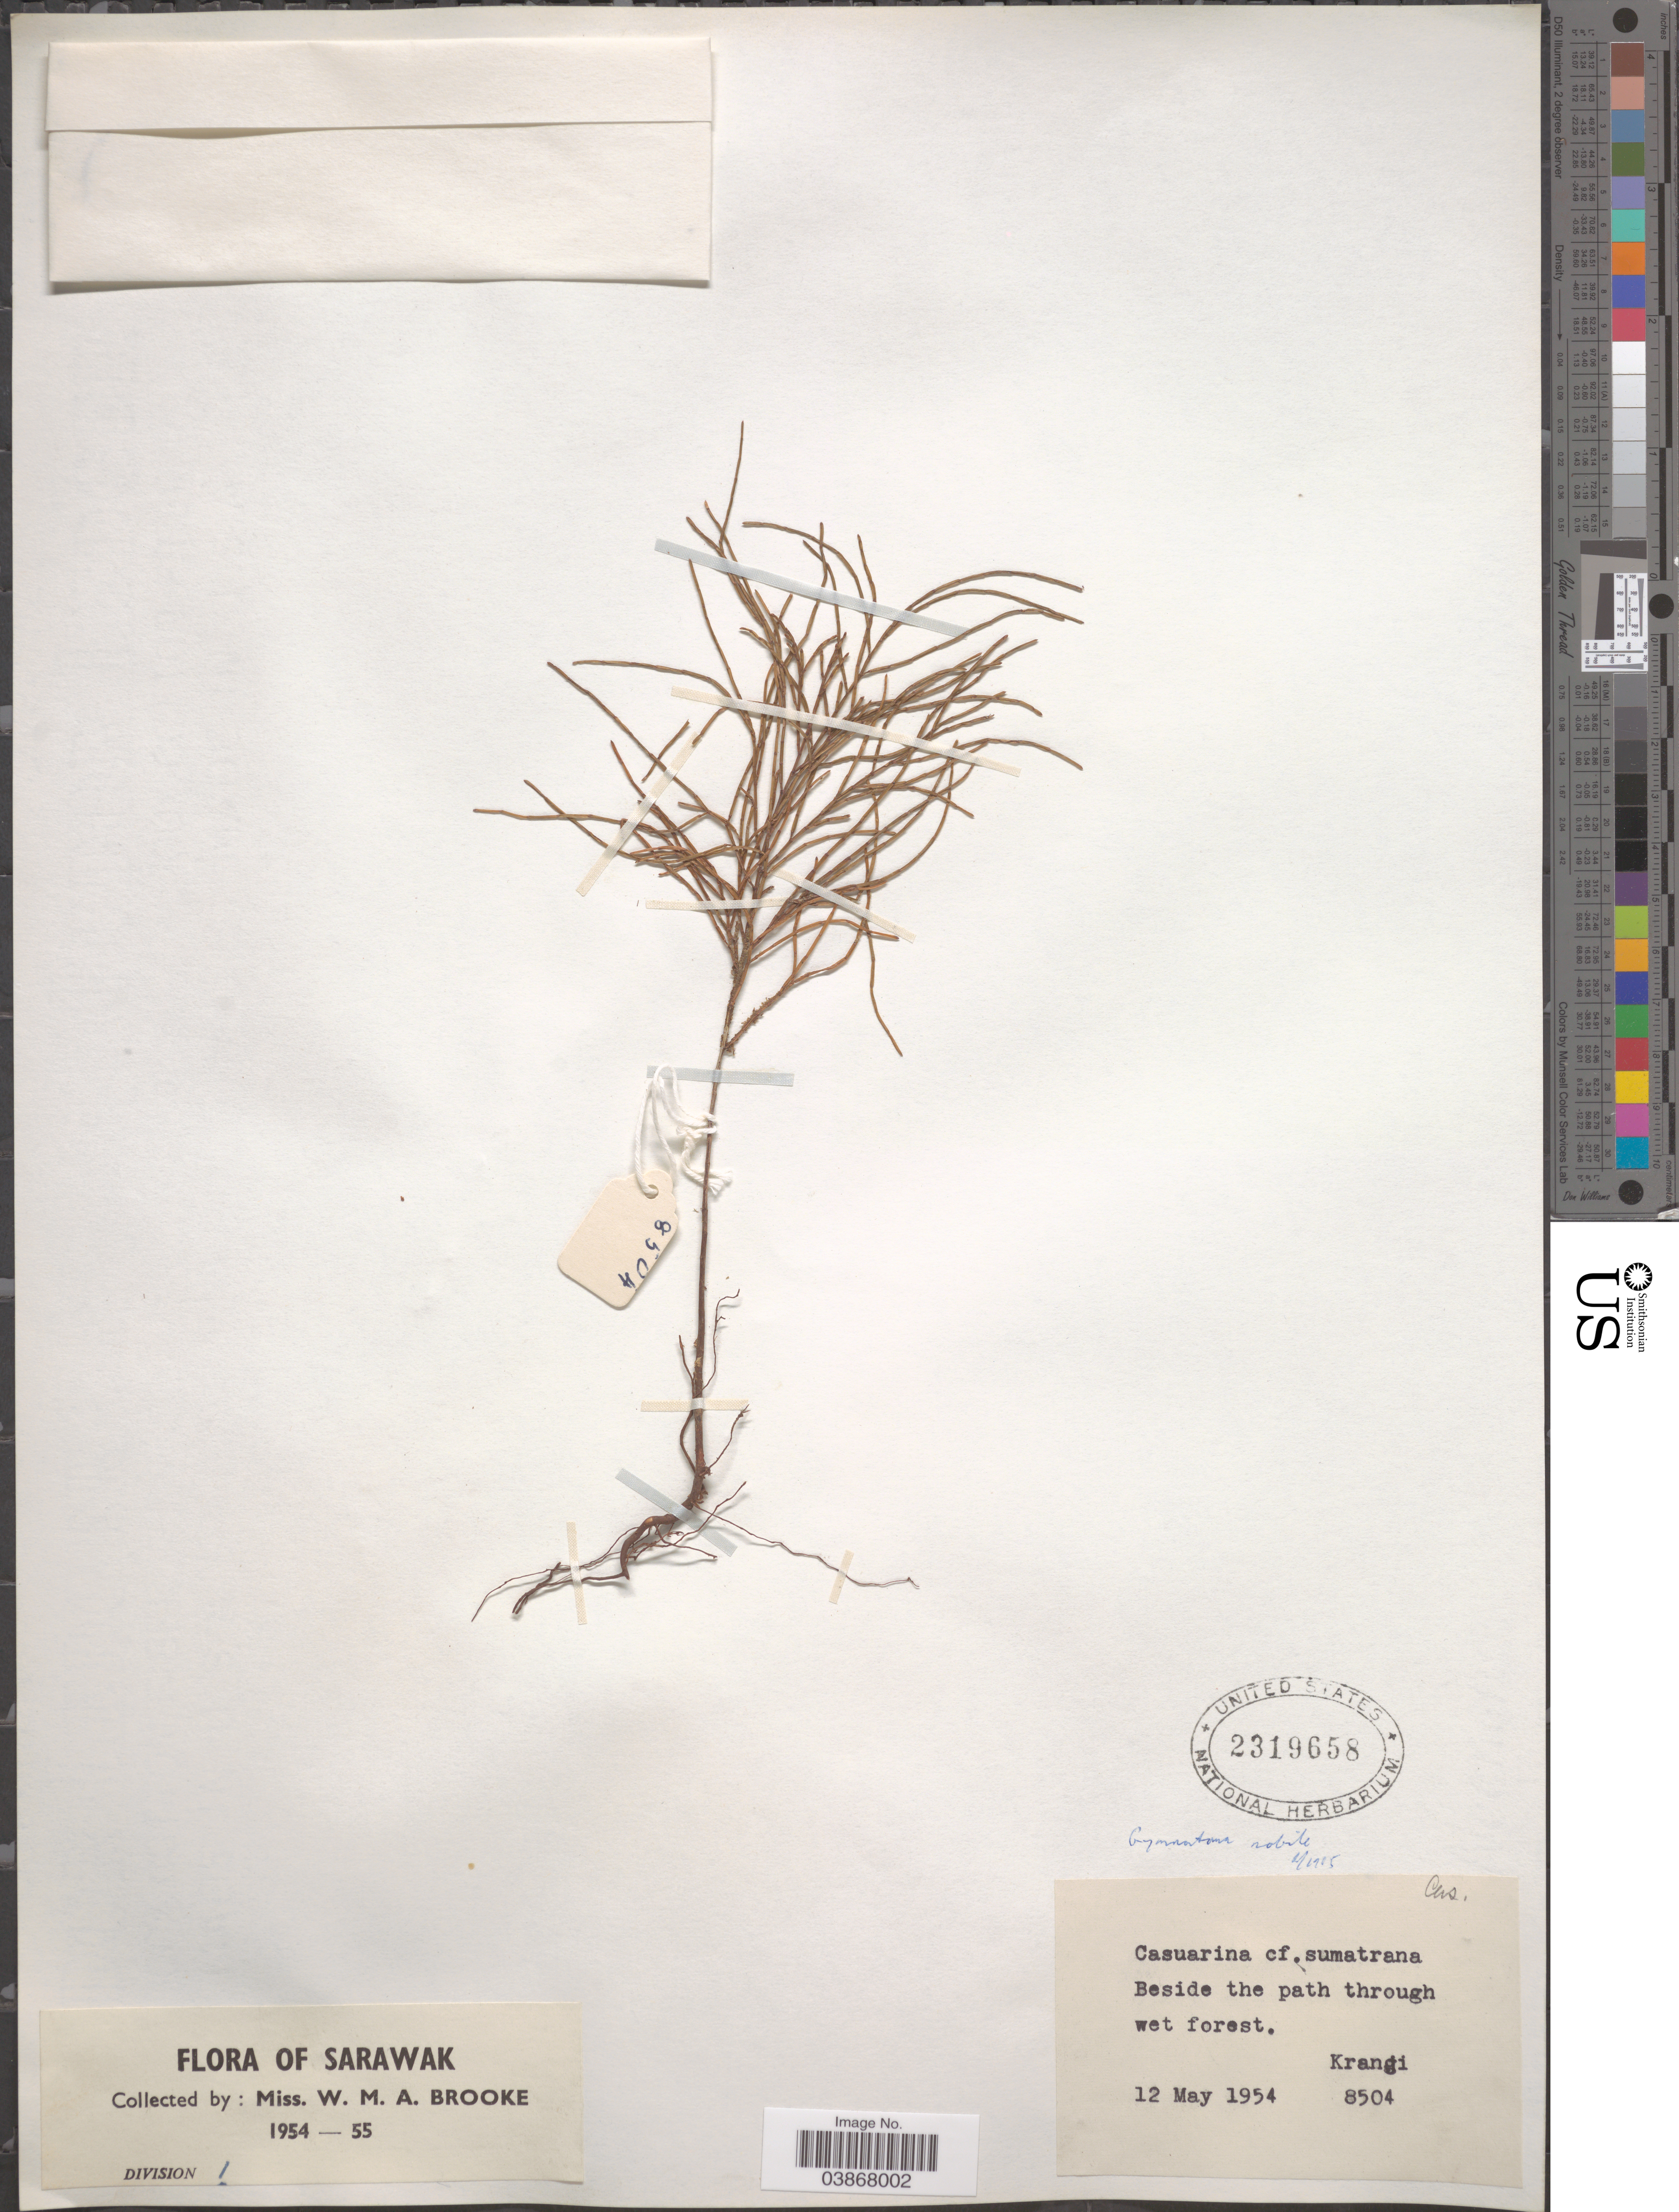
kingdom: Plantae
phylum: Tracheophyta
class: Magnoliopsida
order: Fagales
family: Casuarinaceae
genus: Gymnostoma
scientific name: Gymnostoma nobile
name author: (Whitmore) L.A.S. Johnson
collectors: W. Brooke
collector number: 8504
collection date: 1954-05-12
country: Malaysia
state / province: Sarawak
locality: Division I. Krangi.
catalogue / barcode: US 2319658